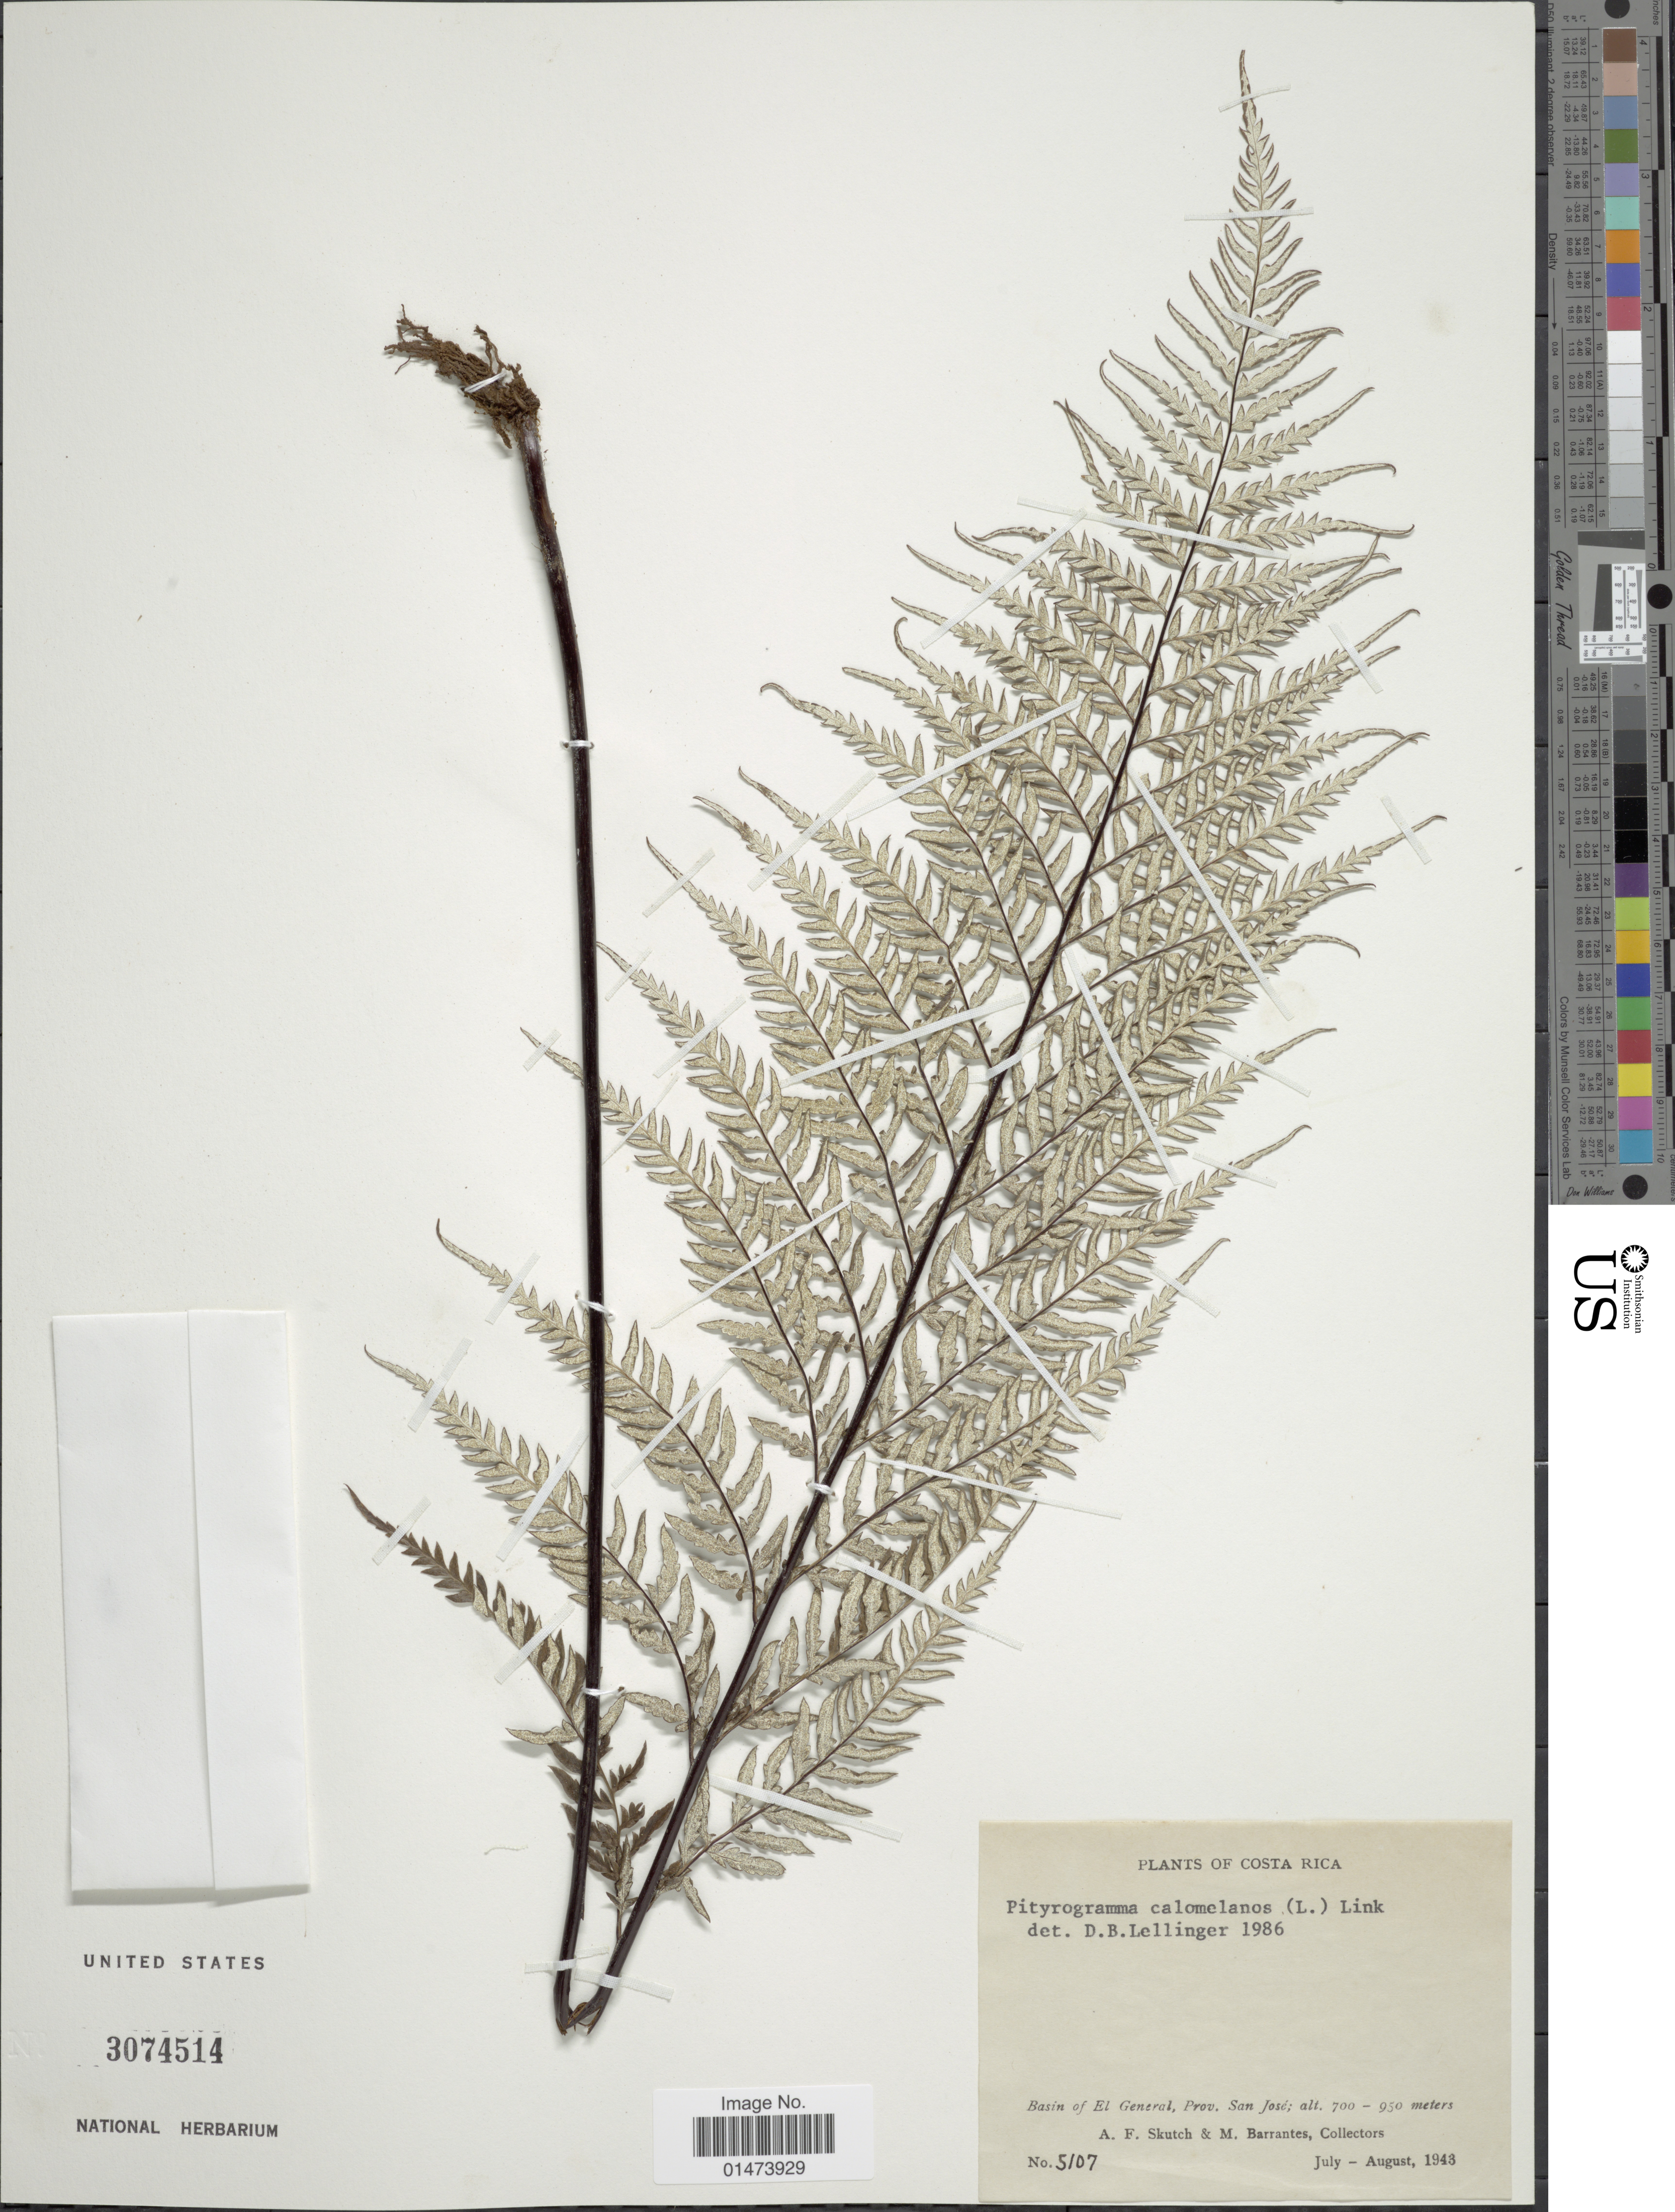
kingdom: Plantae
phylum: Tracheophyta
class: Polypodiopsida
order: Polypodiales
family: Pteridaceae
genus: Pityrogramma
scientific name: Pityrogramma calomelanos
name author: (L.) Link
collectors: A. F. Skutch & M. Barrantes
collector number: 5107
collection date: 1943-07/1943-08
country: Costa Rica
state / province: San José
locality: Basin of El General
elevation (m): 700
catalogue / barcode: US 3074514